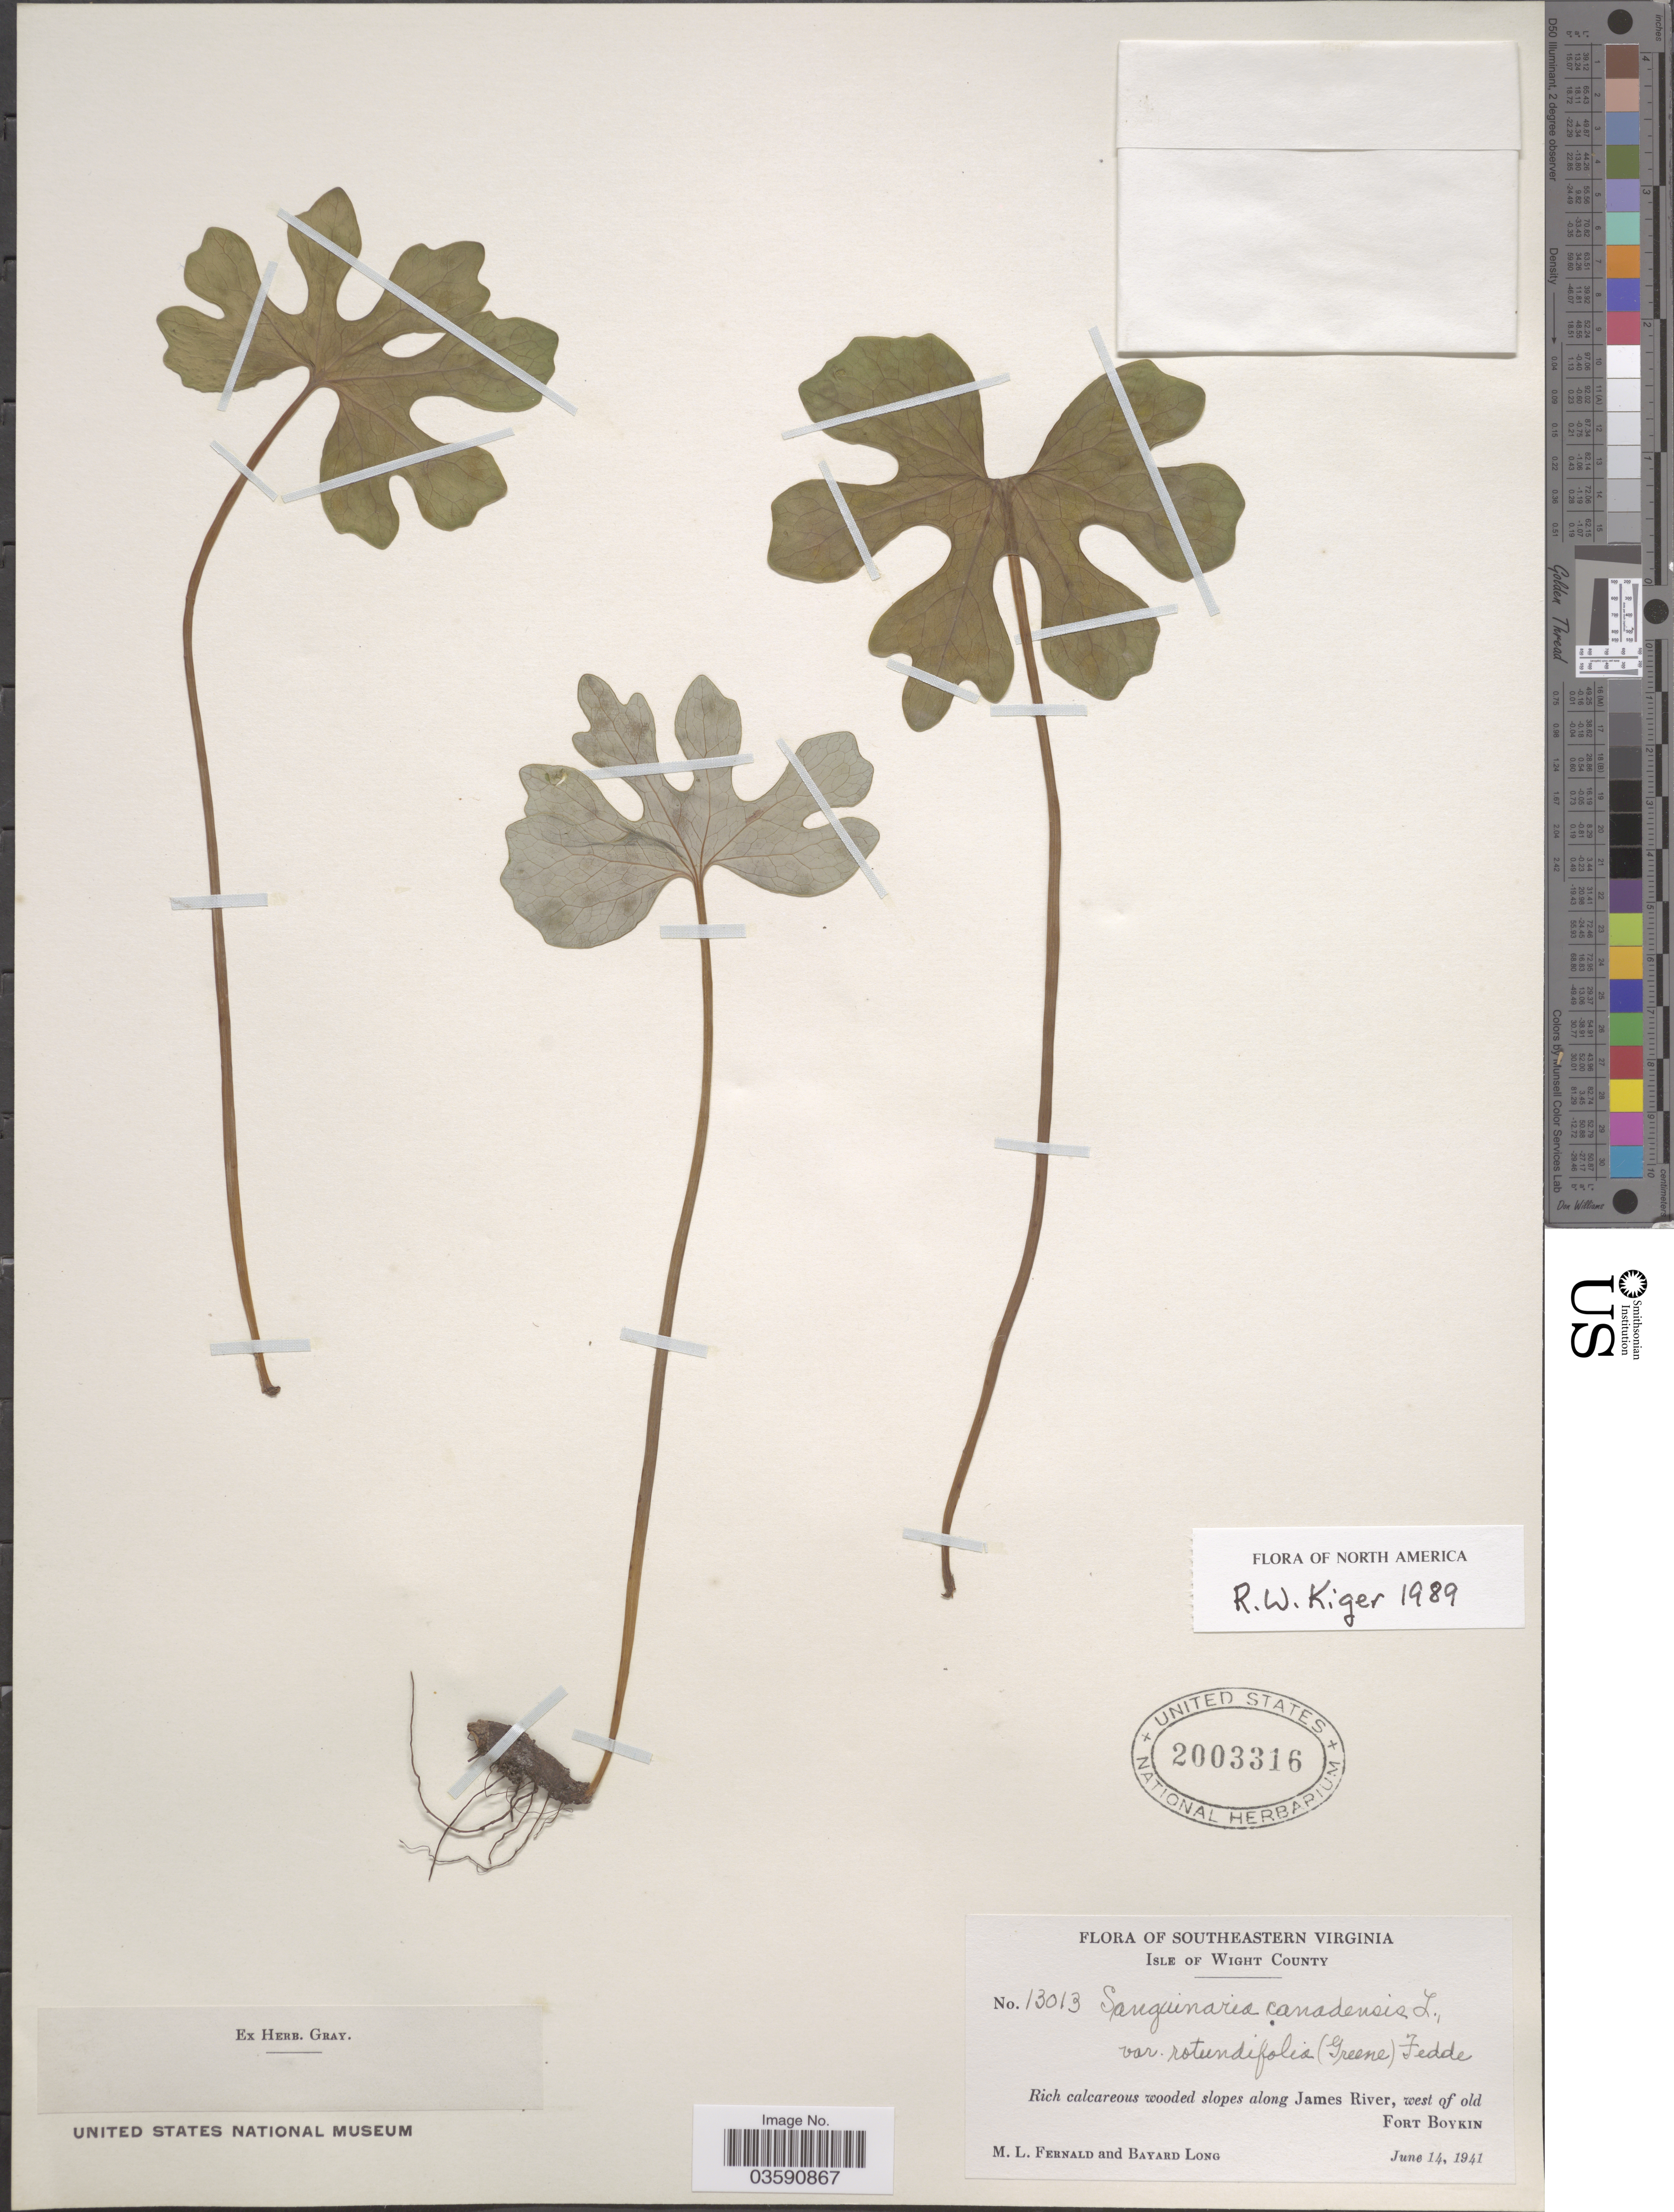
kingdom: Plantae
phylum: Tracheophyta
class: Magnoliopsida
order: Ranunculales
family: Papaveraceae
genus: Sanguinaria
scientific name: Sanguinaria canadensis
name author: L.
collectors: M. L. Fernald & B. Long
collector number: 13013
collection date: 1941-06-14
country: United States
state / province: Virginia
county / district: Isle of Wight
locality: Southeastern Virginia. Isle of Wight County. Rich calcareous wooded slopes along James River, west of old Fort Boykin.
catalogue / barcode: US 2003316